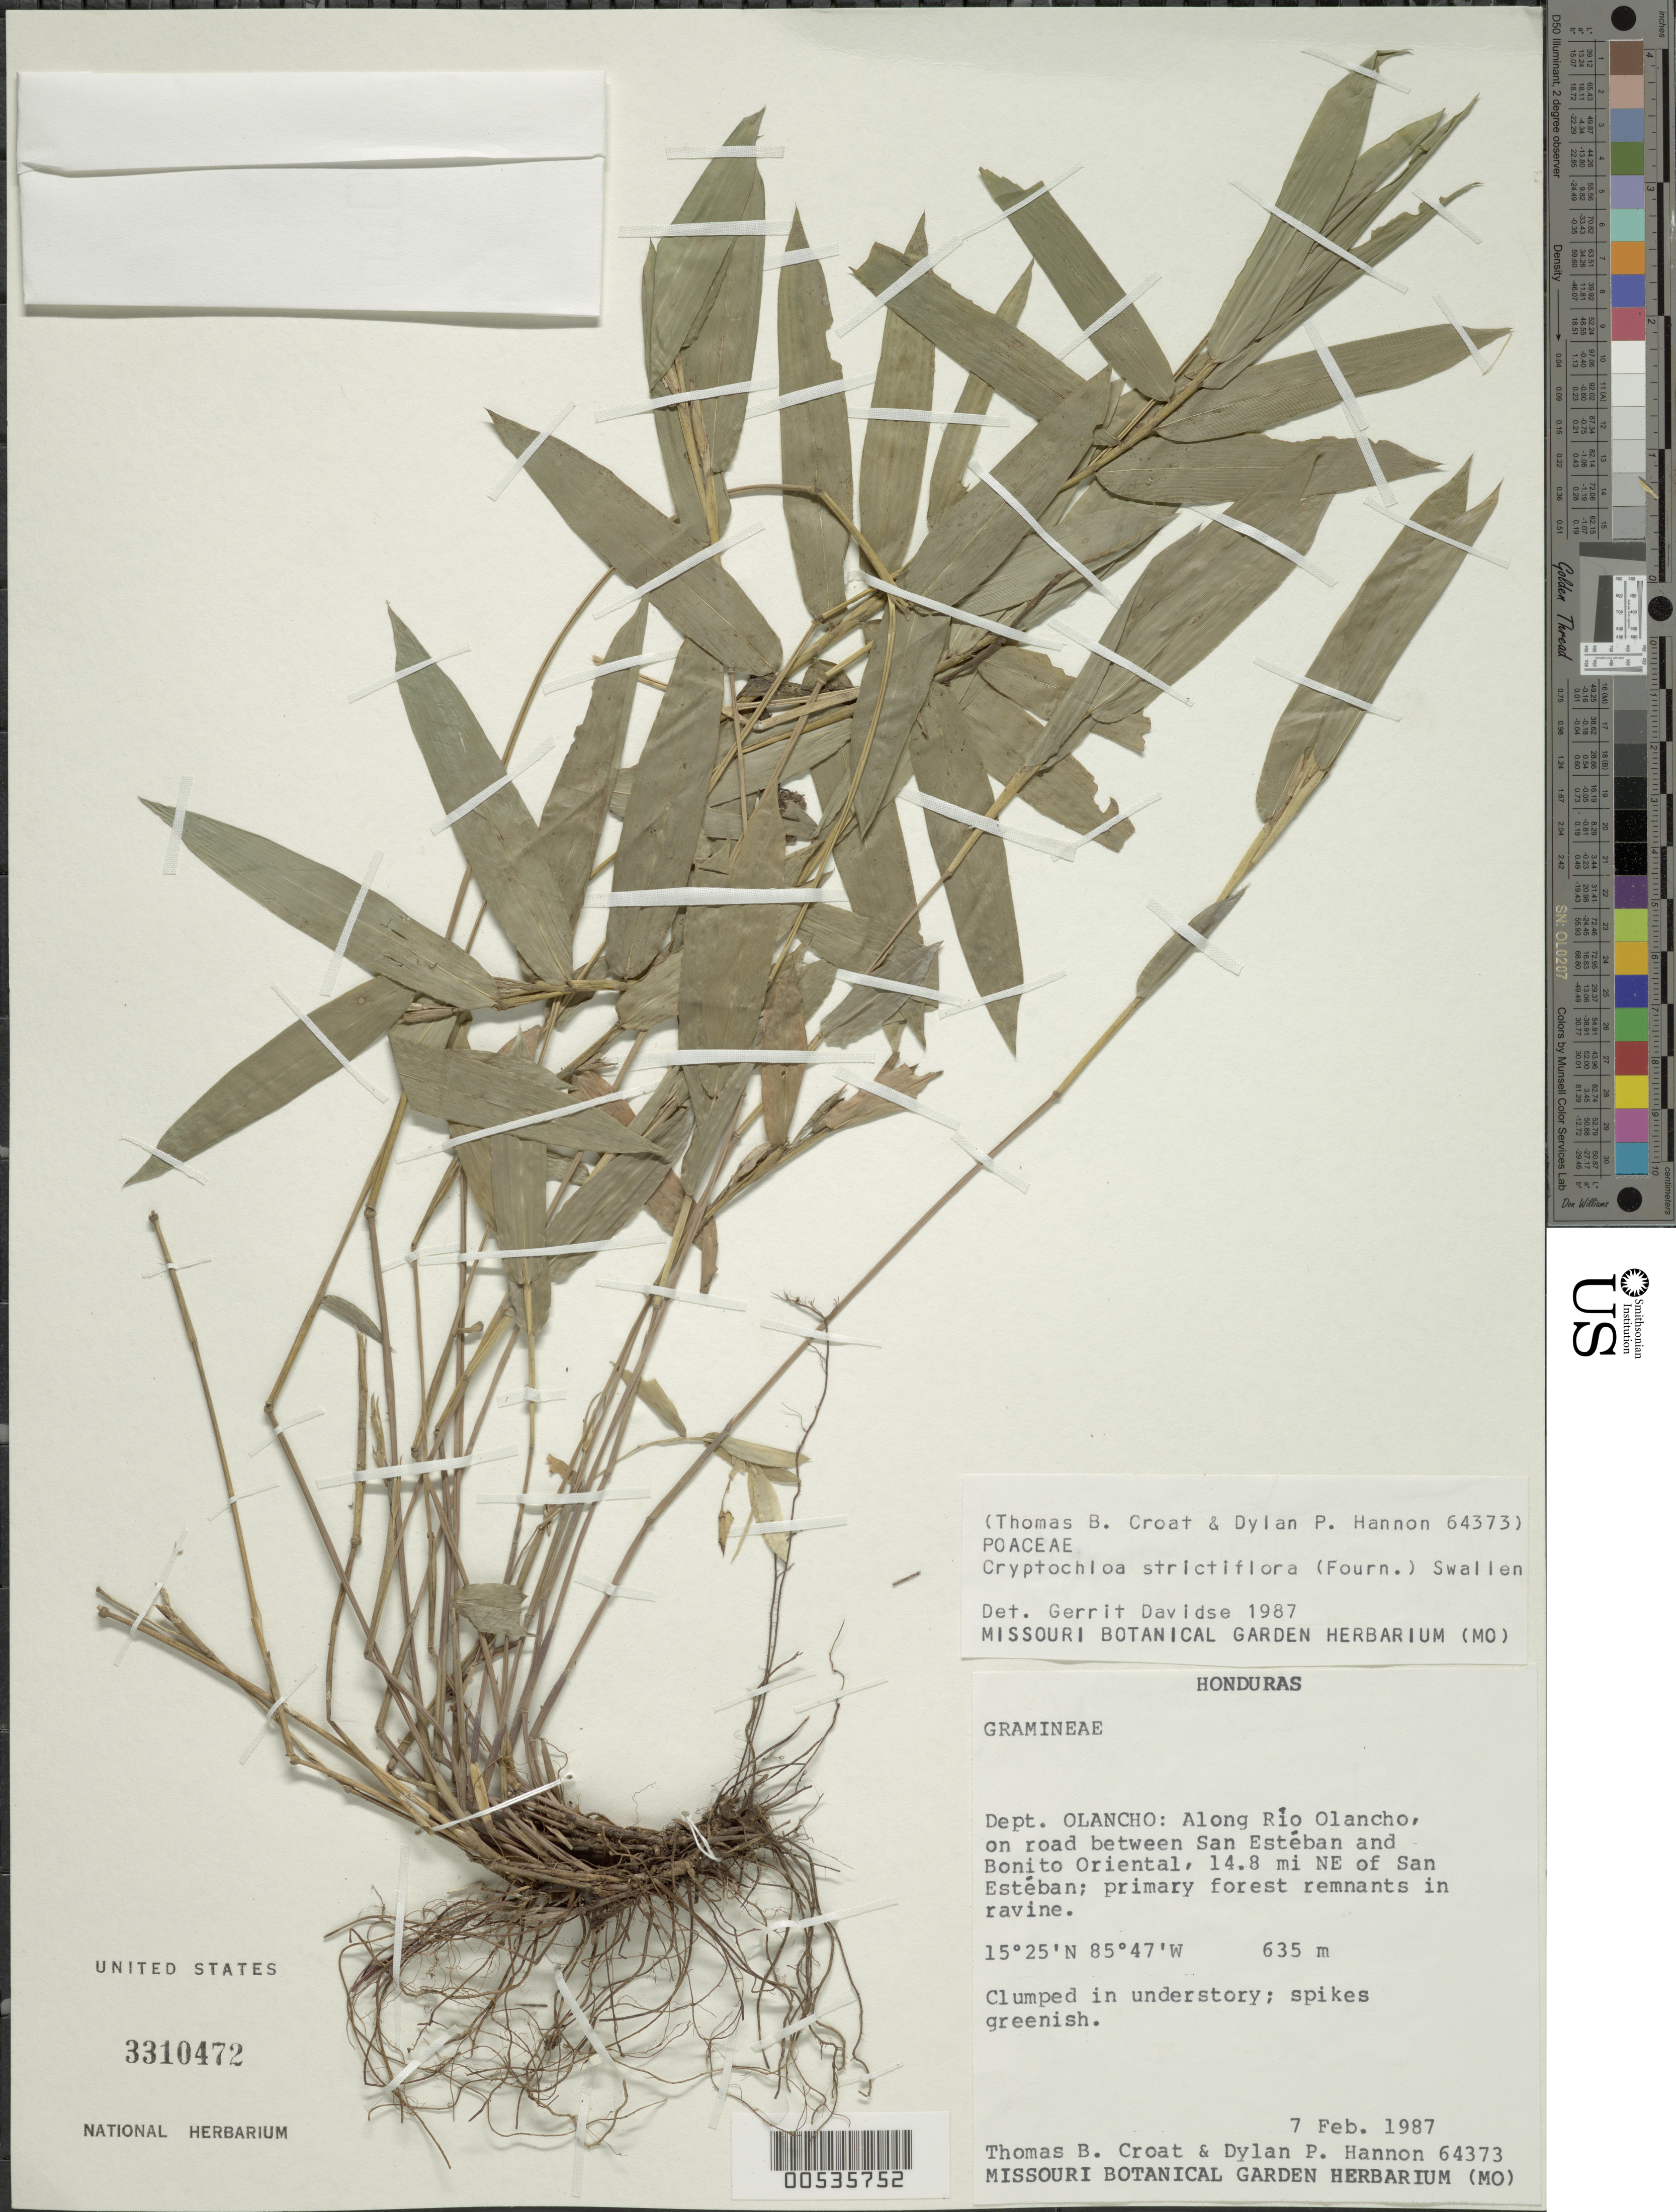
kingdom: Plantae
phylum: Tracheophyta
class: Liliopsida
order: Poales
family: Poaceae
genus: Cryptochloa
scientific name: Cryptochloa strictiflora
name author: (E. Fourn.) Swallen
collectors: T. B. Croat & D. Hannon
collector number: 64373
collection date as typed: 07 Feb 1987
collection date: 1987-02-07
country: Honduras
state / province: Olancho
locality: Along río Olancho, between San Esteban and Bonito Oriental, NE of San Esteban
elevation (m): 635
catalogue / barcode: US 3310472